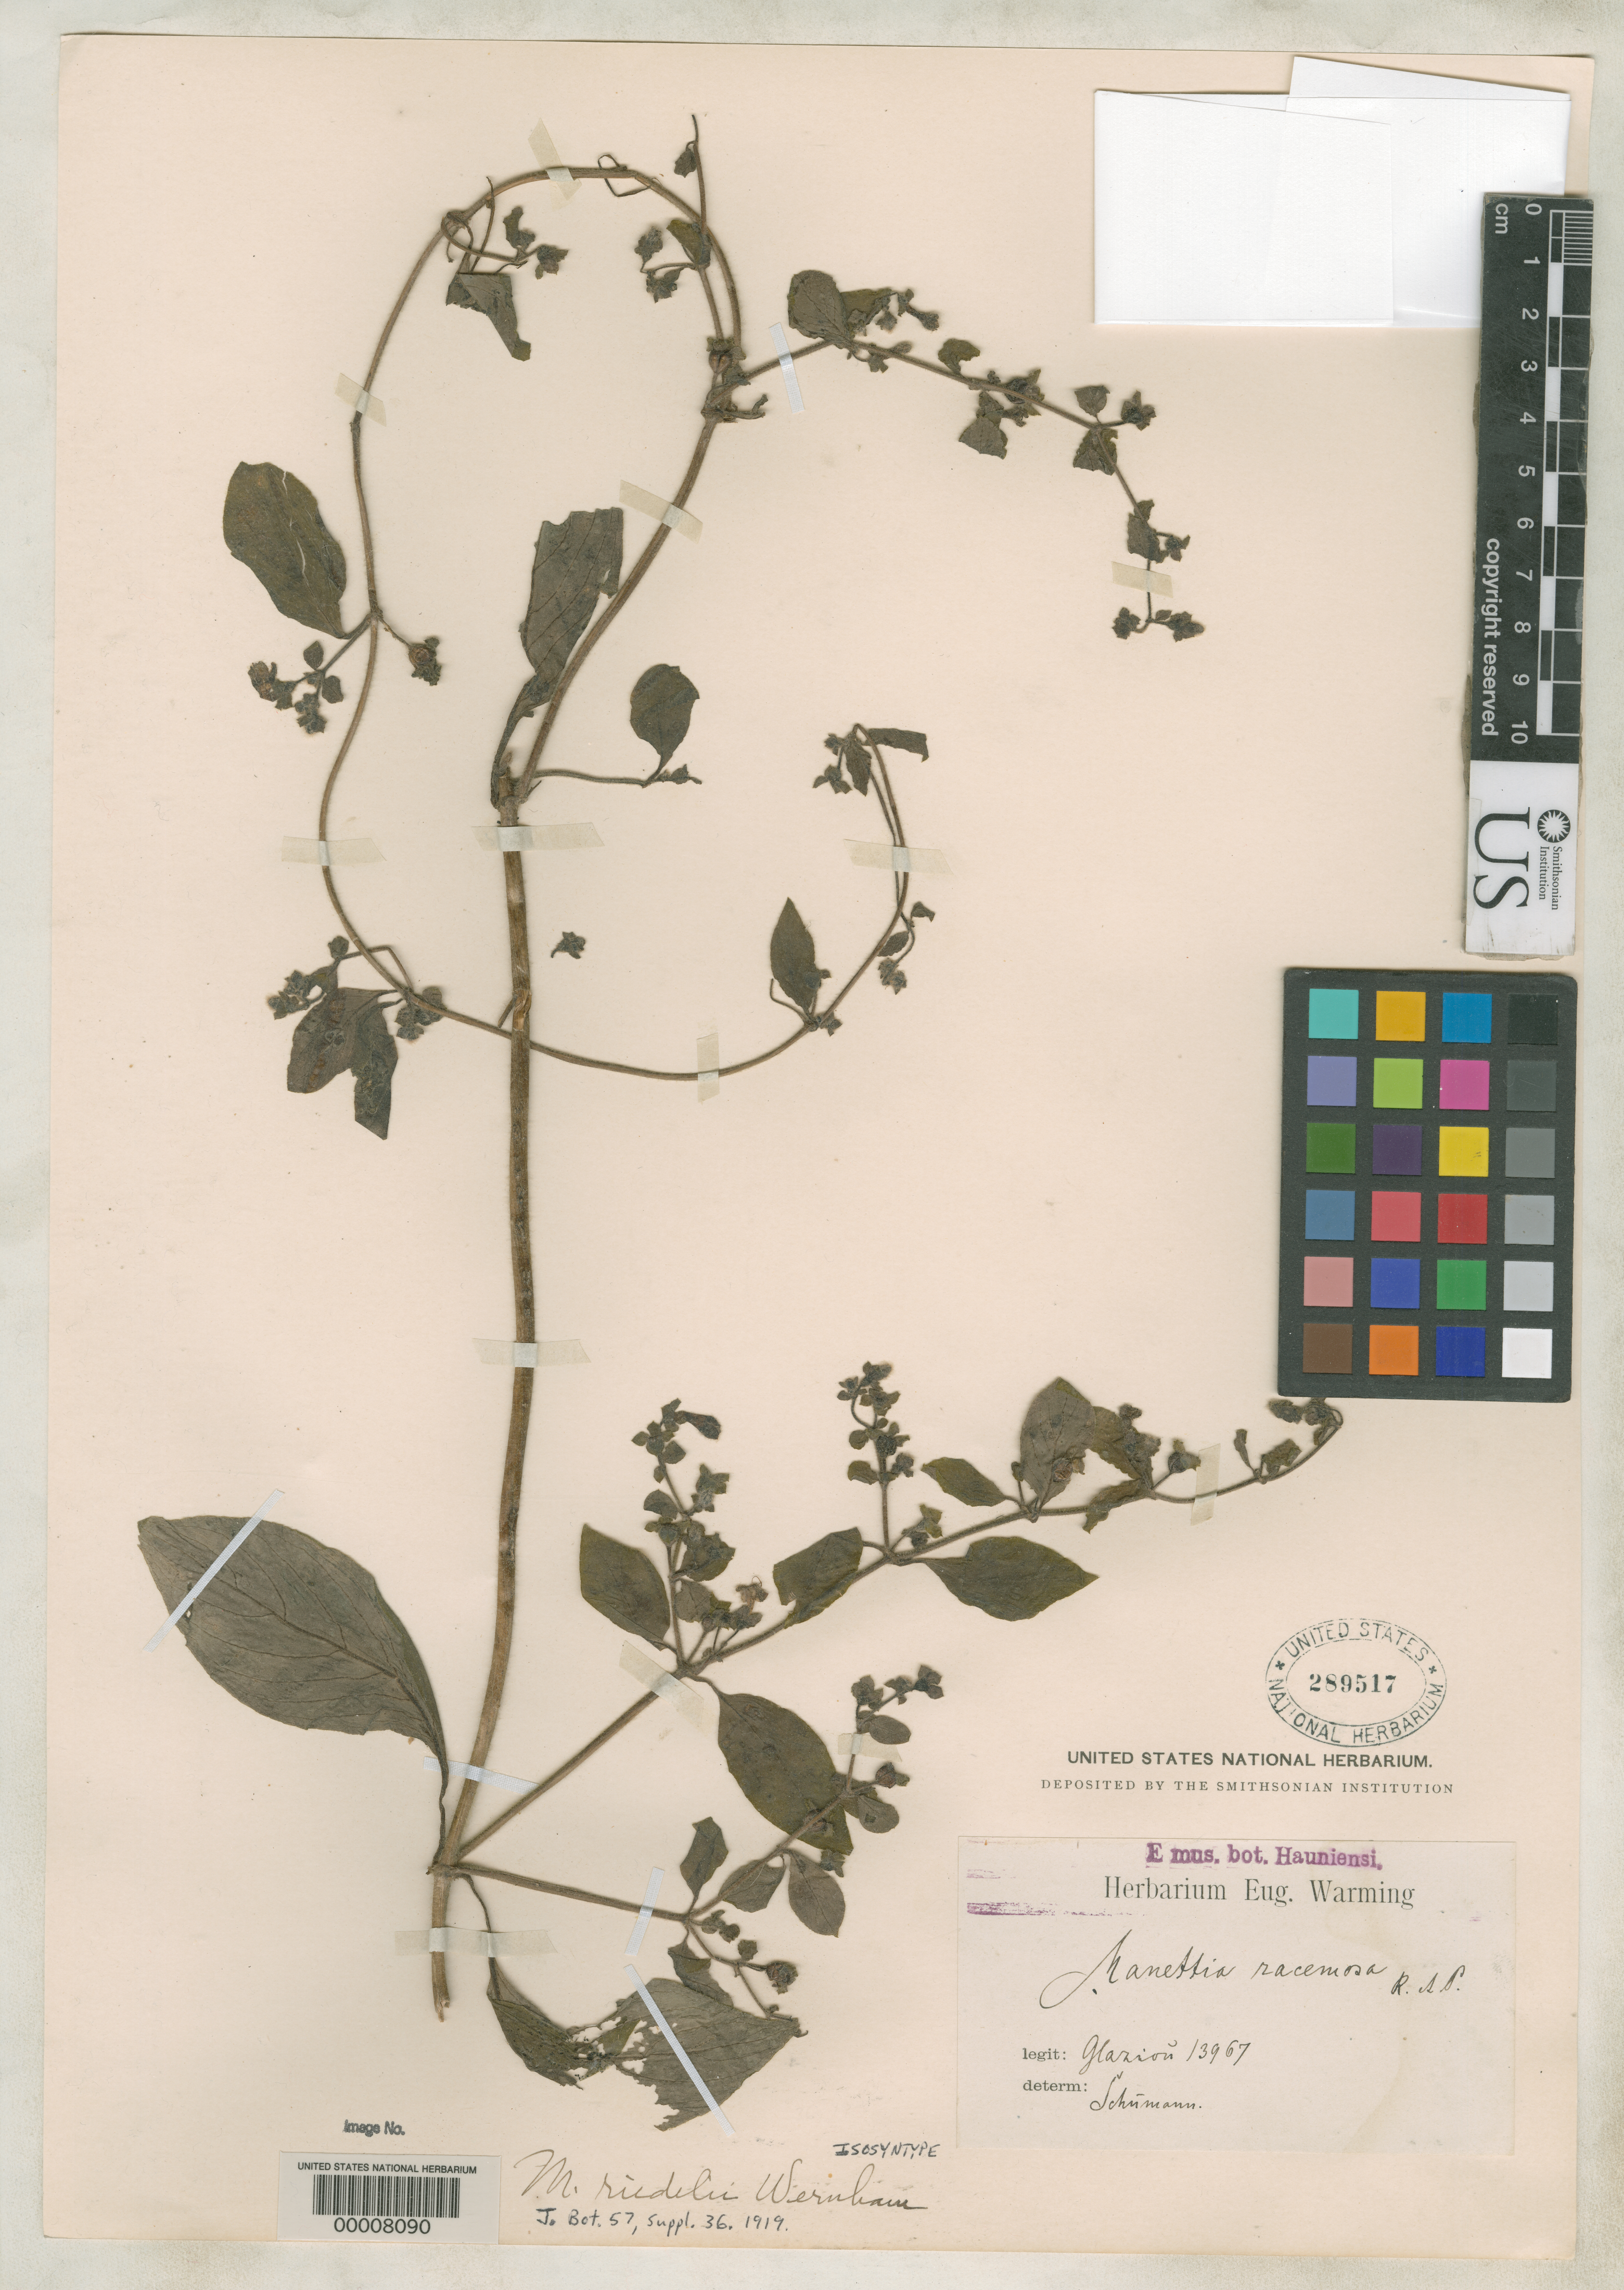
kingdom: Plantae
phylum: Tracheophyta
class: Magnoliopsida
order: Gentianales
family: Rubiaceae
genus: Manettia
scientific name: Manettia riedelii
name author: Wernham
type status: Isosyntype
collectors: A. F. M. Glaziou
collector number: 13967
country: Brazil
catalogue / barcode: US 289517